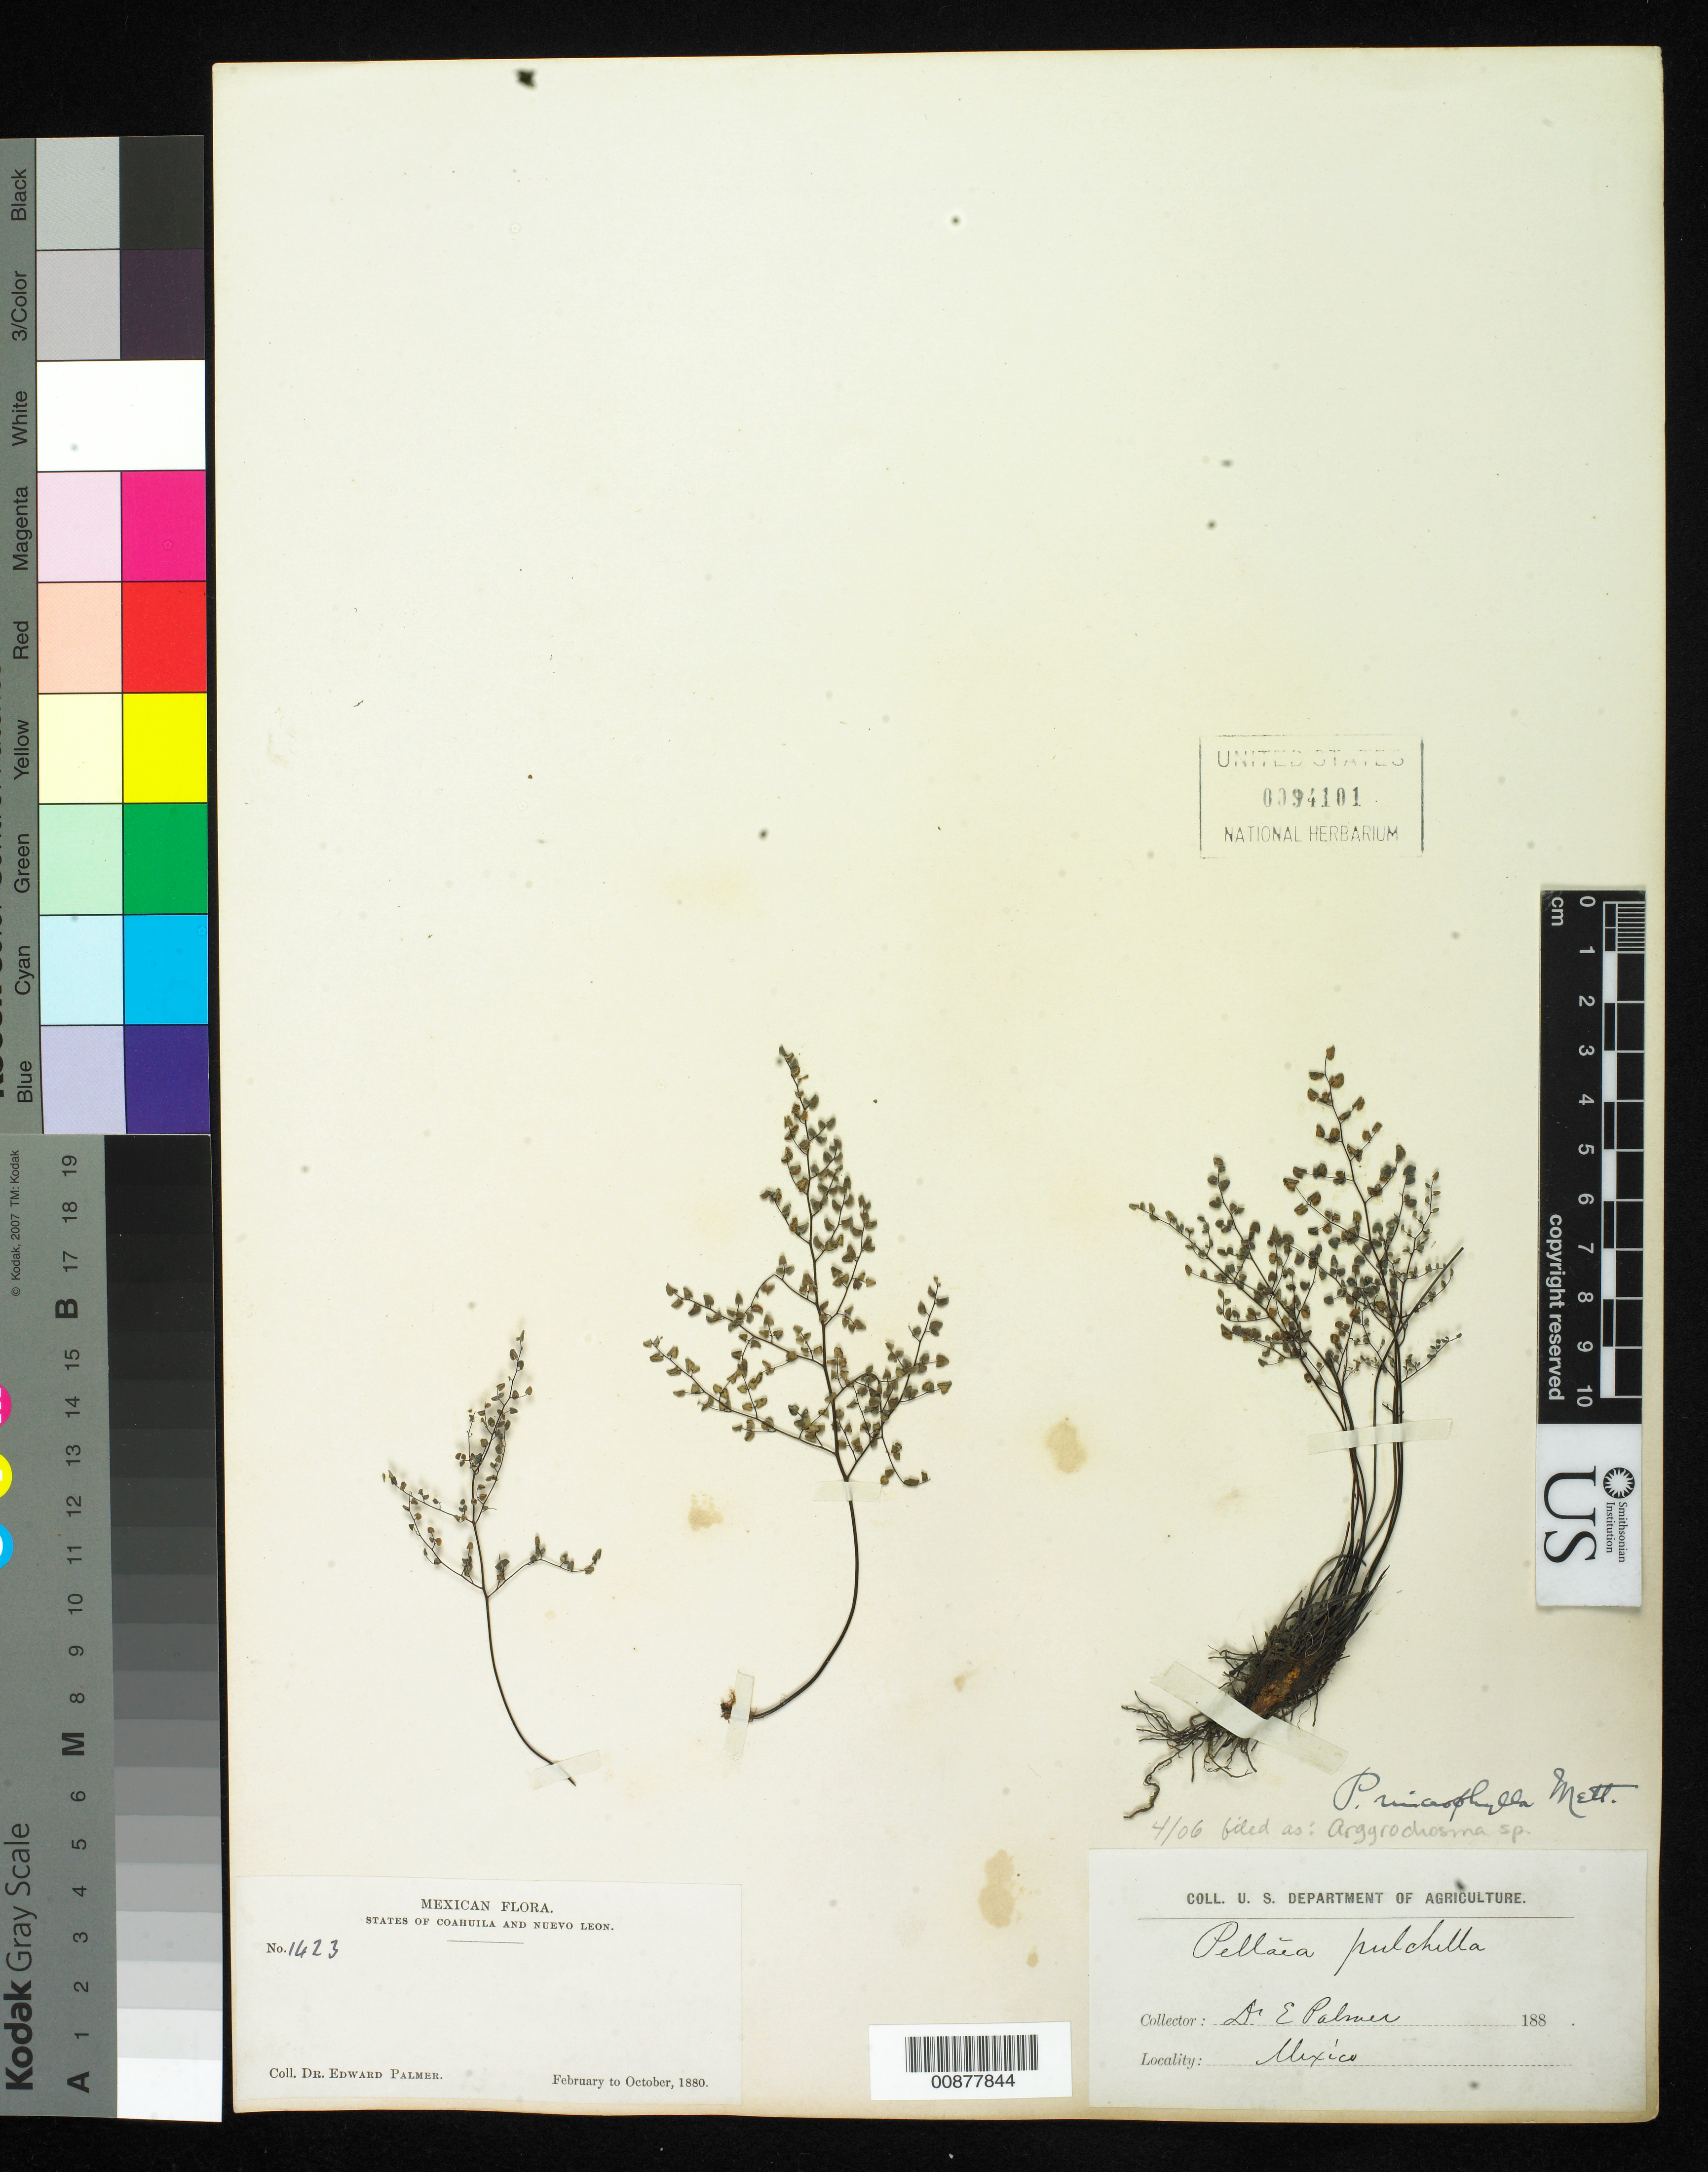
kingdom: Plantae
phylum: Tracheophyta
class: Polypodiopsida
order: Polypodiales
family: Pteridaceae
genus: Argyrochosma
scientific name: Argyrochosma microphylla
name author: (Mett. ex Kuhn) Windham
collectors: E. Palmer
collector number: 1423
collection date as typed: Feb 1880 to -- Oct 1880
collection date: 1880-02/1880-10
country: Mexico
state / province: Coahuila / Nuevo León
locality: States of Coahuila and Nuevo León.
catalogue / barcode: US 94101